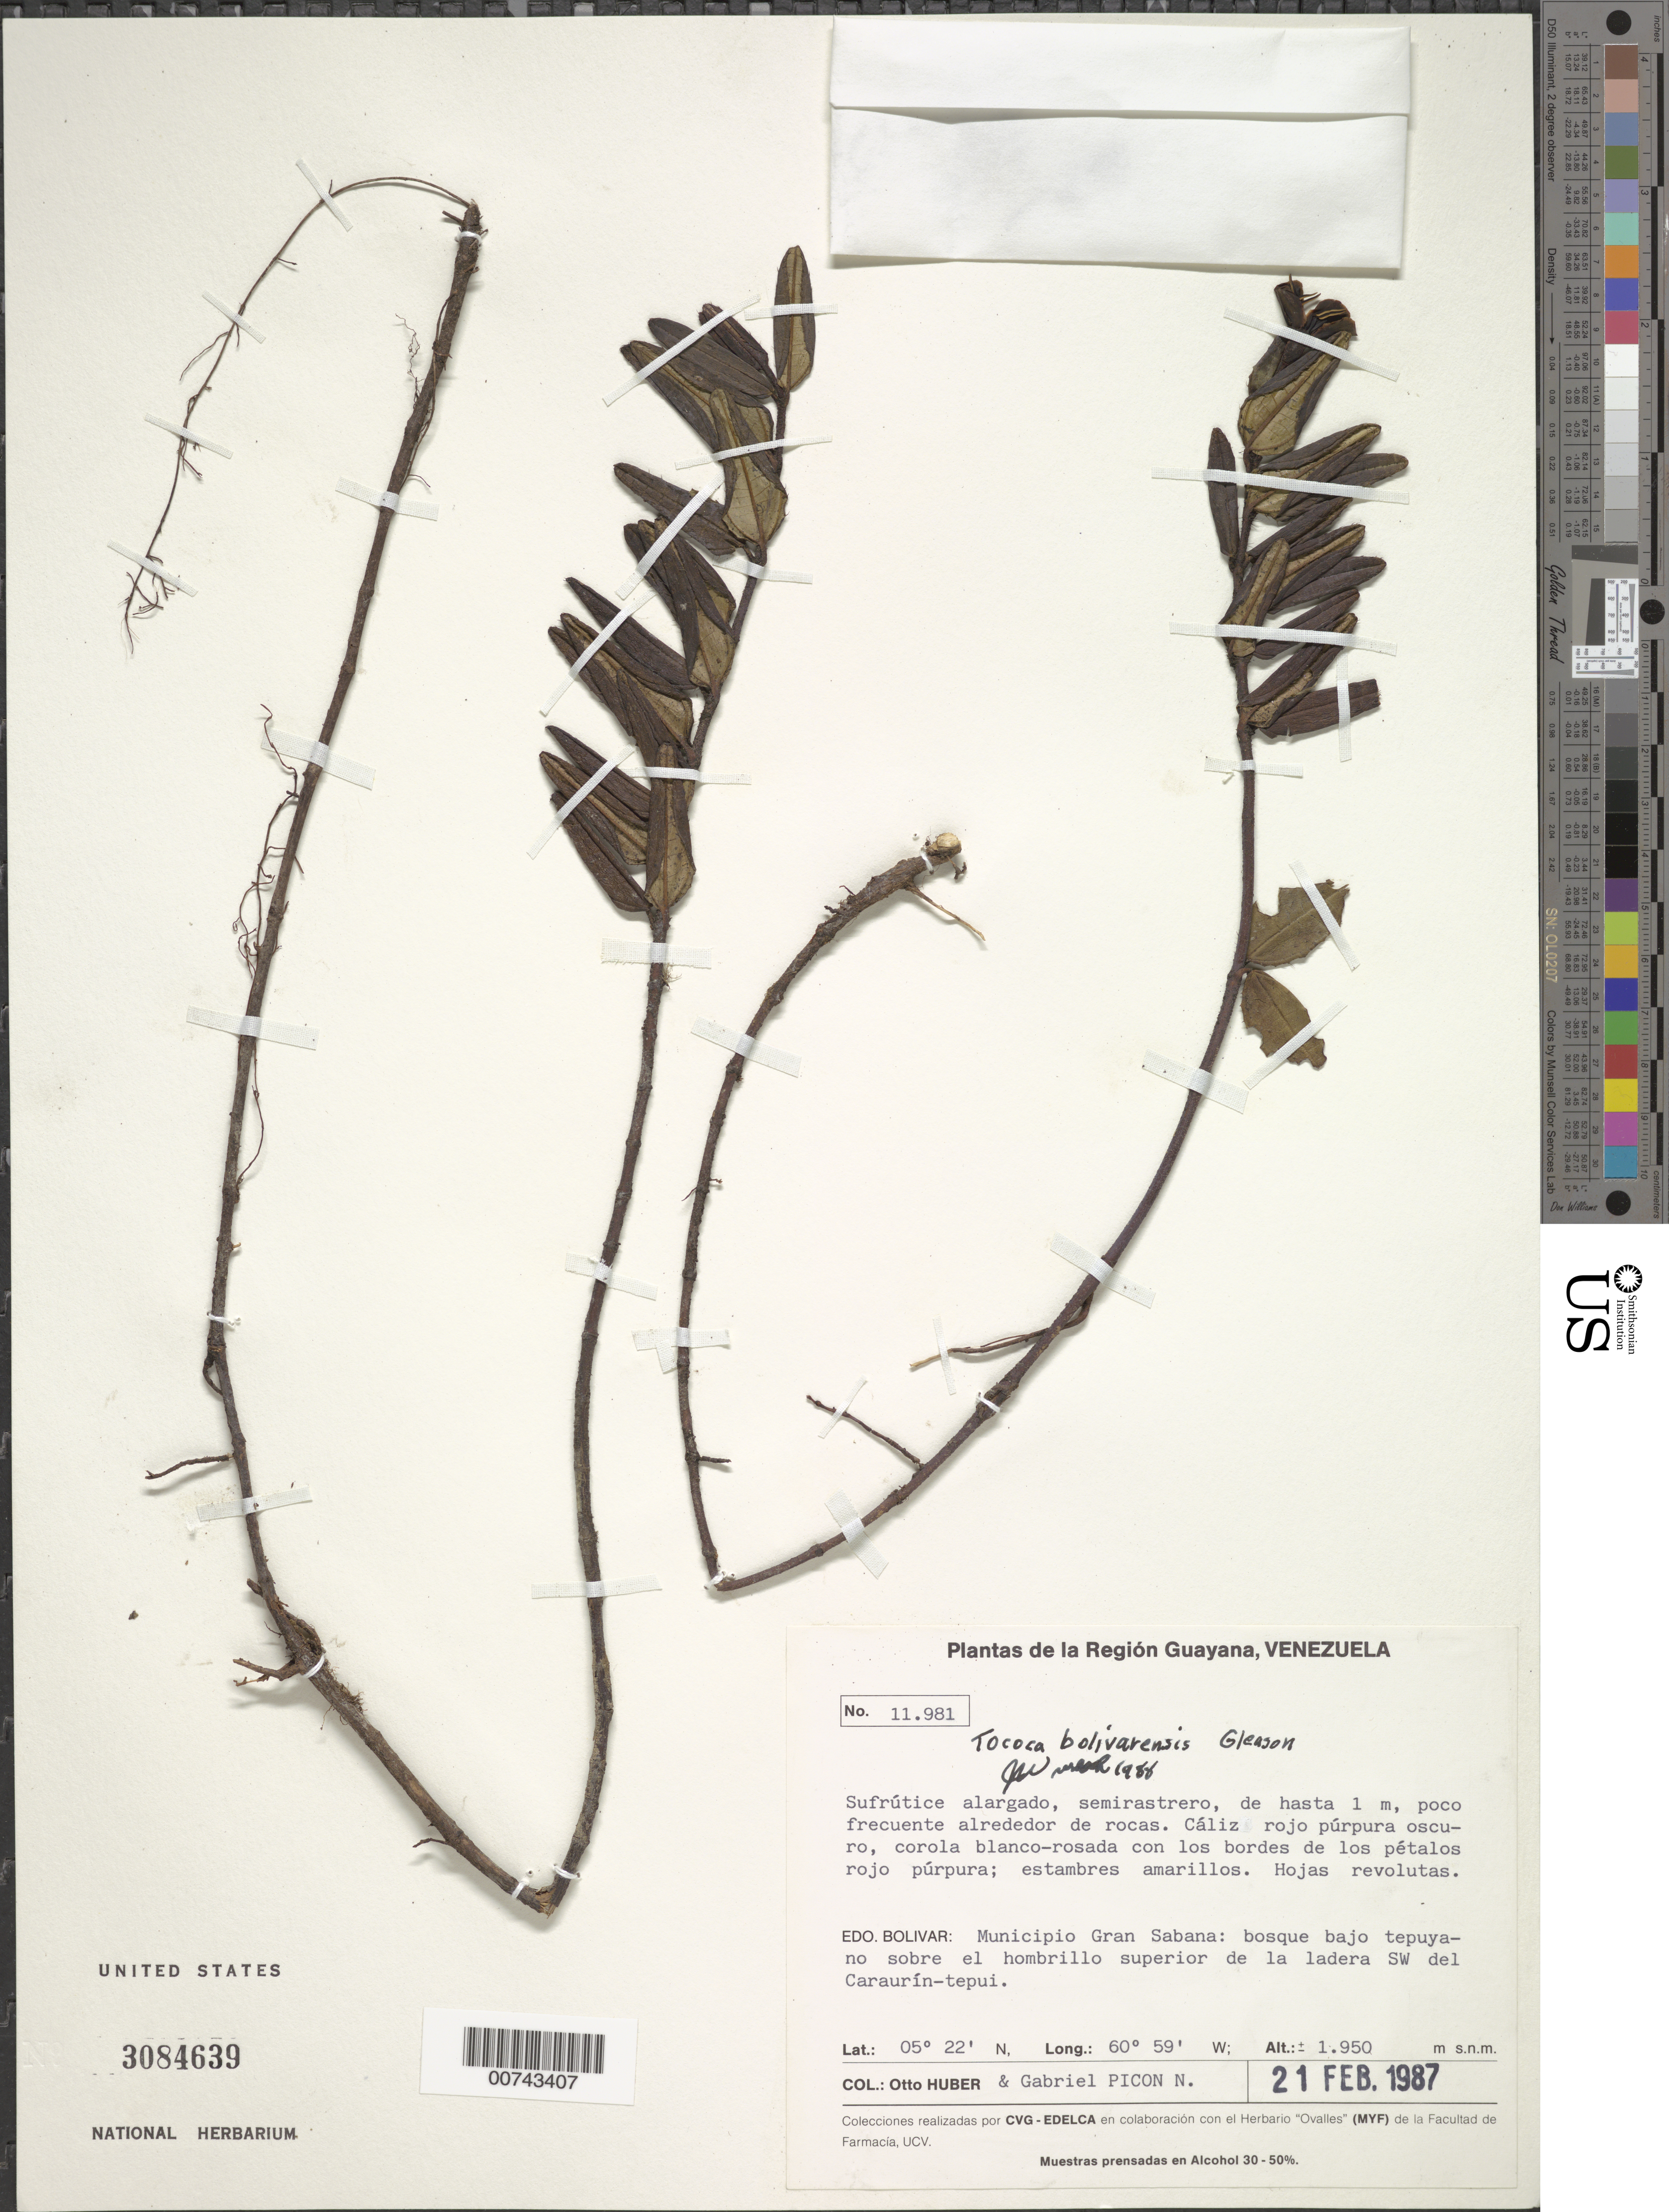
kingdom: Plantae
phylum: Tracheophyta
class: Magnoliopsida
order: Myrtales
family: Melastomataceae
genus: Tococa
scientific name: Tococa bolivarensis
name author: Gleason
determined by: Wurdack, John J., (US), US (UNITED STATES)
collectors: O. Huber & G. Picón Navas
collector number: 11981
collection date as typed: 21-Feb-87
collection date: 1987-02-21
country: Venezuela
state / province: Bolívar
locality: Mun. Gran Sabana, SW del Caraurín-tepuí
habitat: Alrededor de rocas; bosque bajo tepuyano sobre el hombrillp superíor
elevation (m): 1950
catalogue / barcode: US 3084639